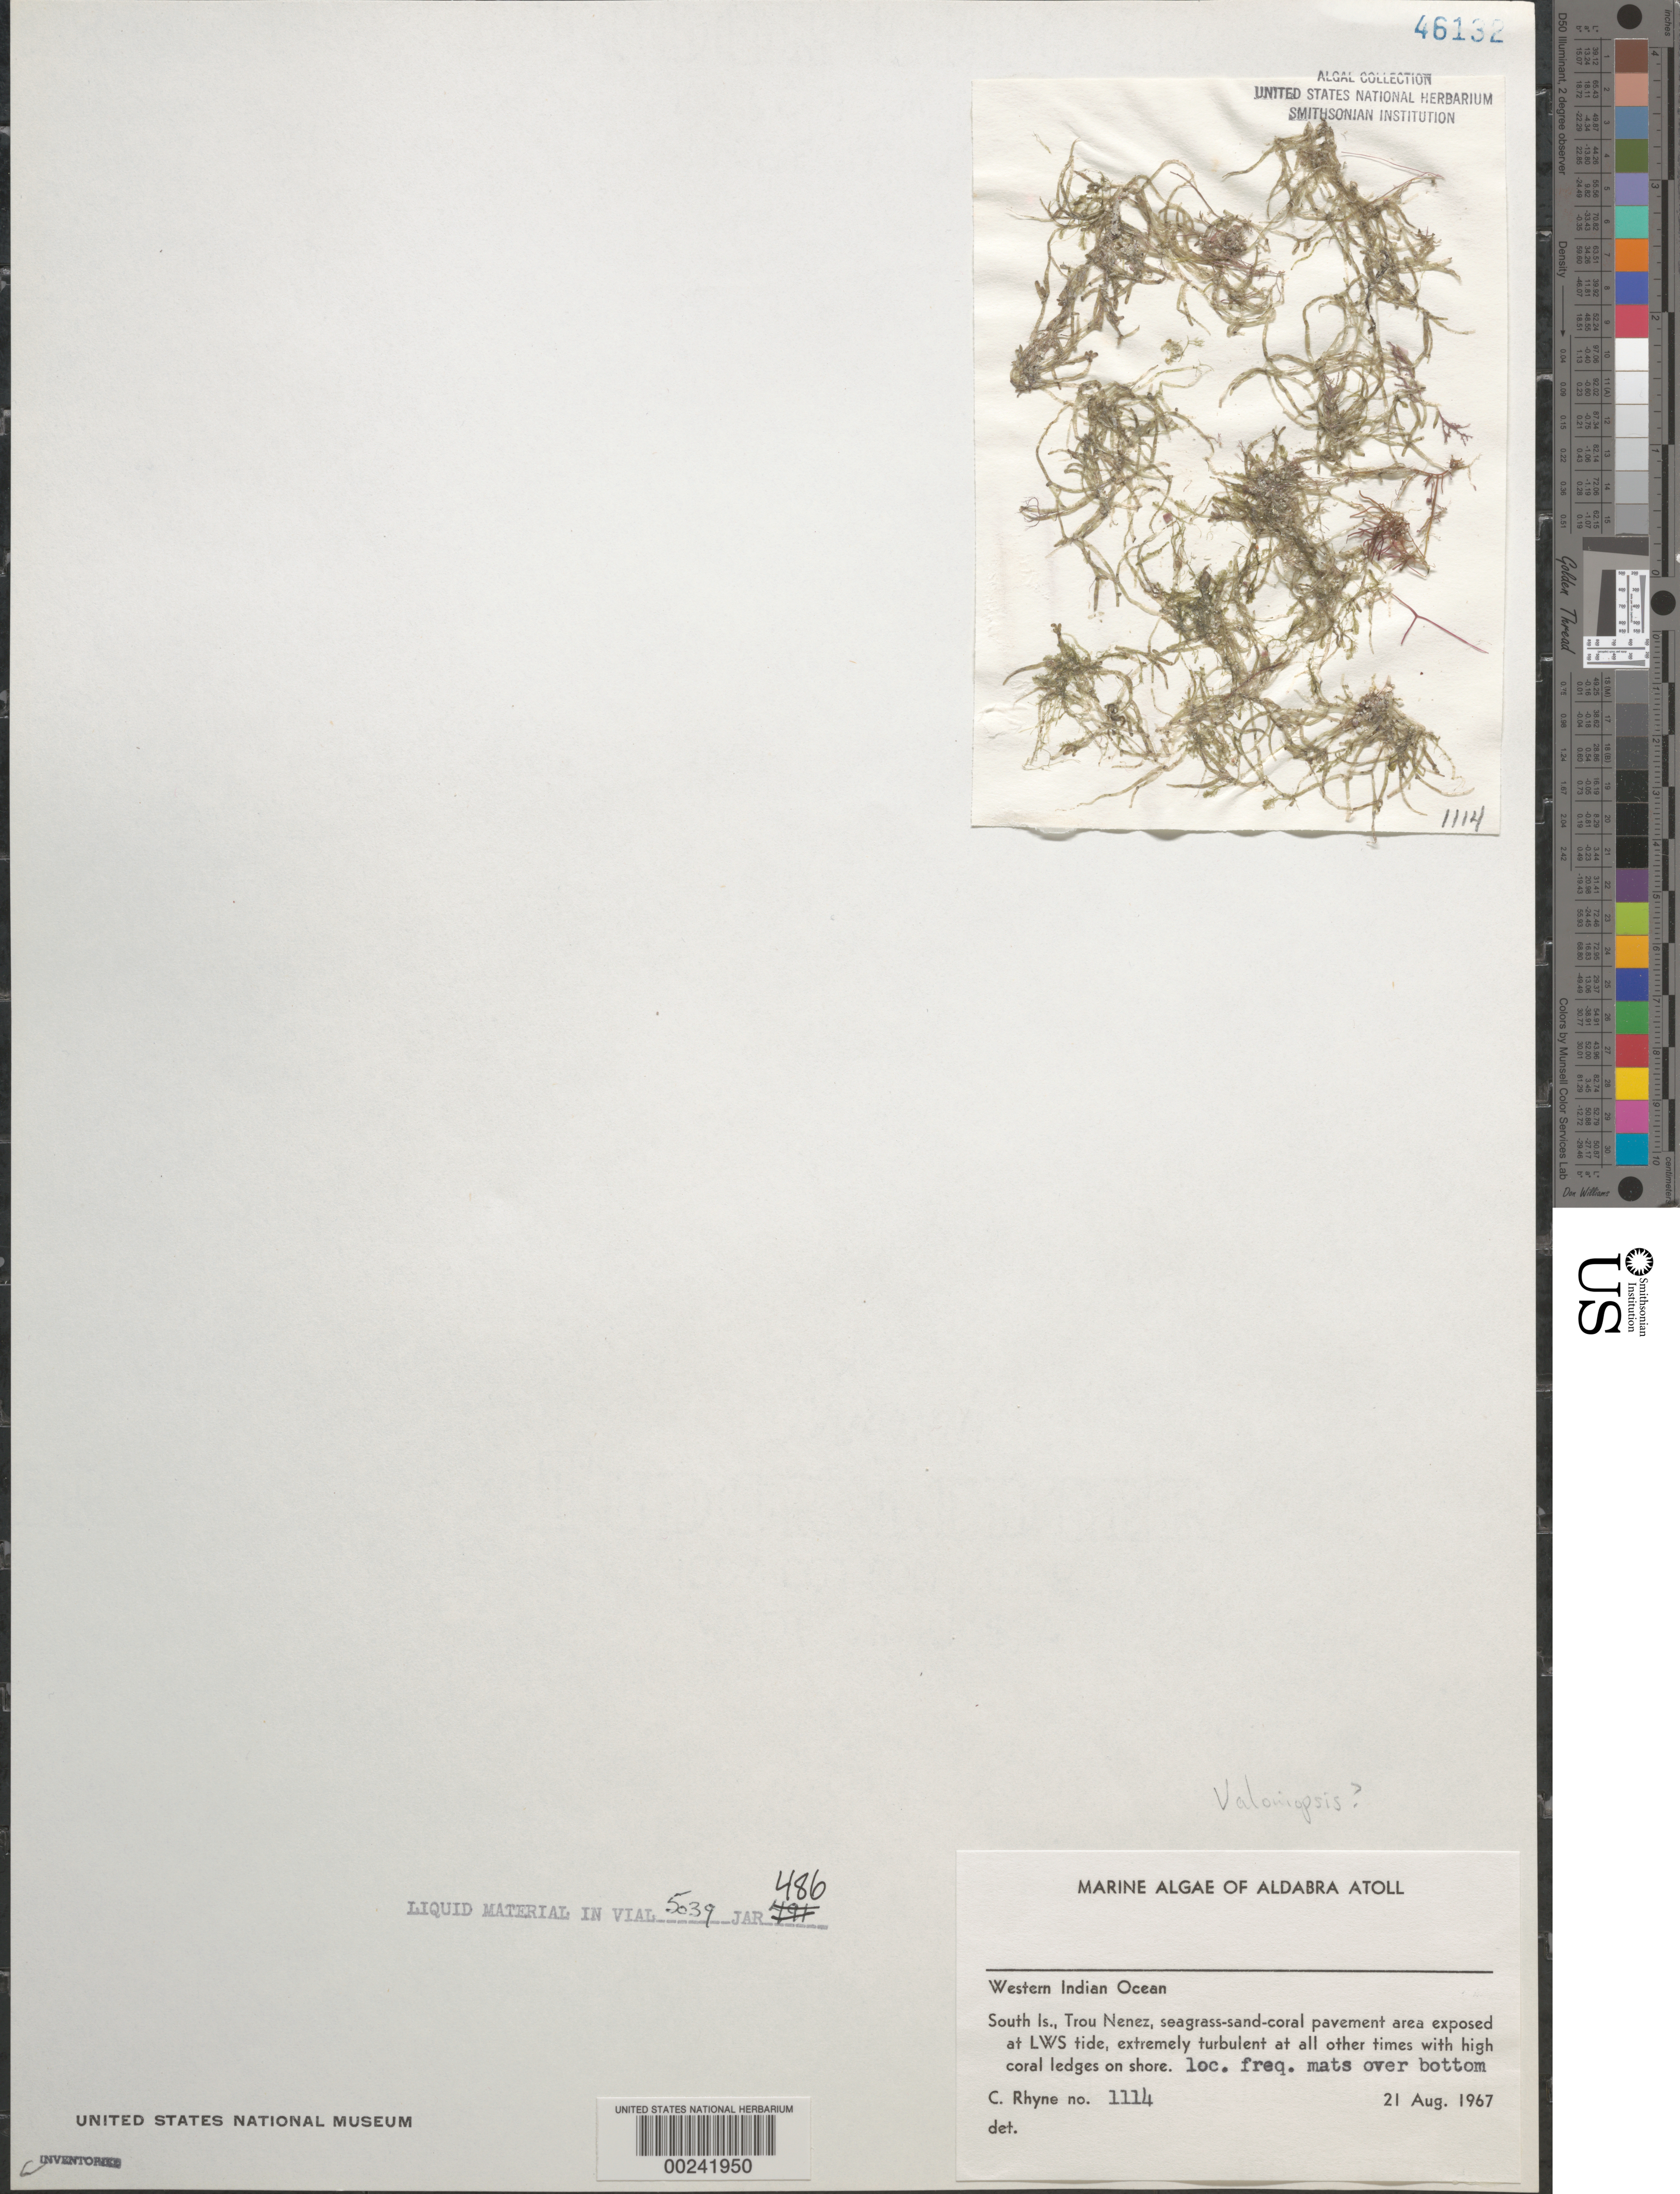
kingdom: Plantae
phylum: Chlorophyta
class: Ulvophyceae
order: Siphonocladales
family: Valoniaceae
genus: Valoniopsis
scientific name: Valoniopsis sp.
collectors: C. Rhyne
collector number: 1114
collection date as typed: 21 Aug 1967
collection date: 1967-08-21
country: Seychelles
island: Aldabra Atoll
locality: Trou Nenez, South Islet.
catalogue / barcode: US 46132